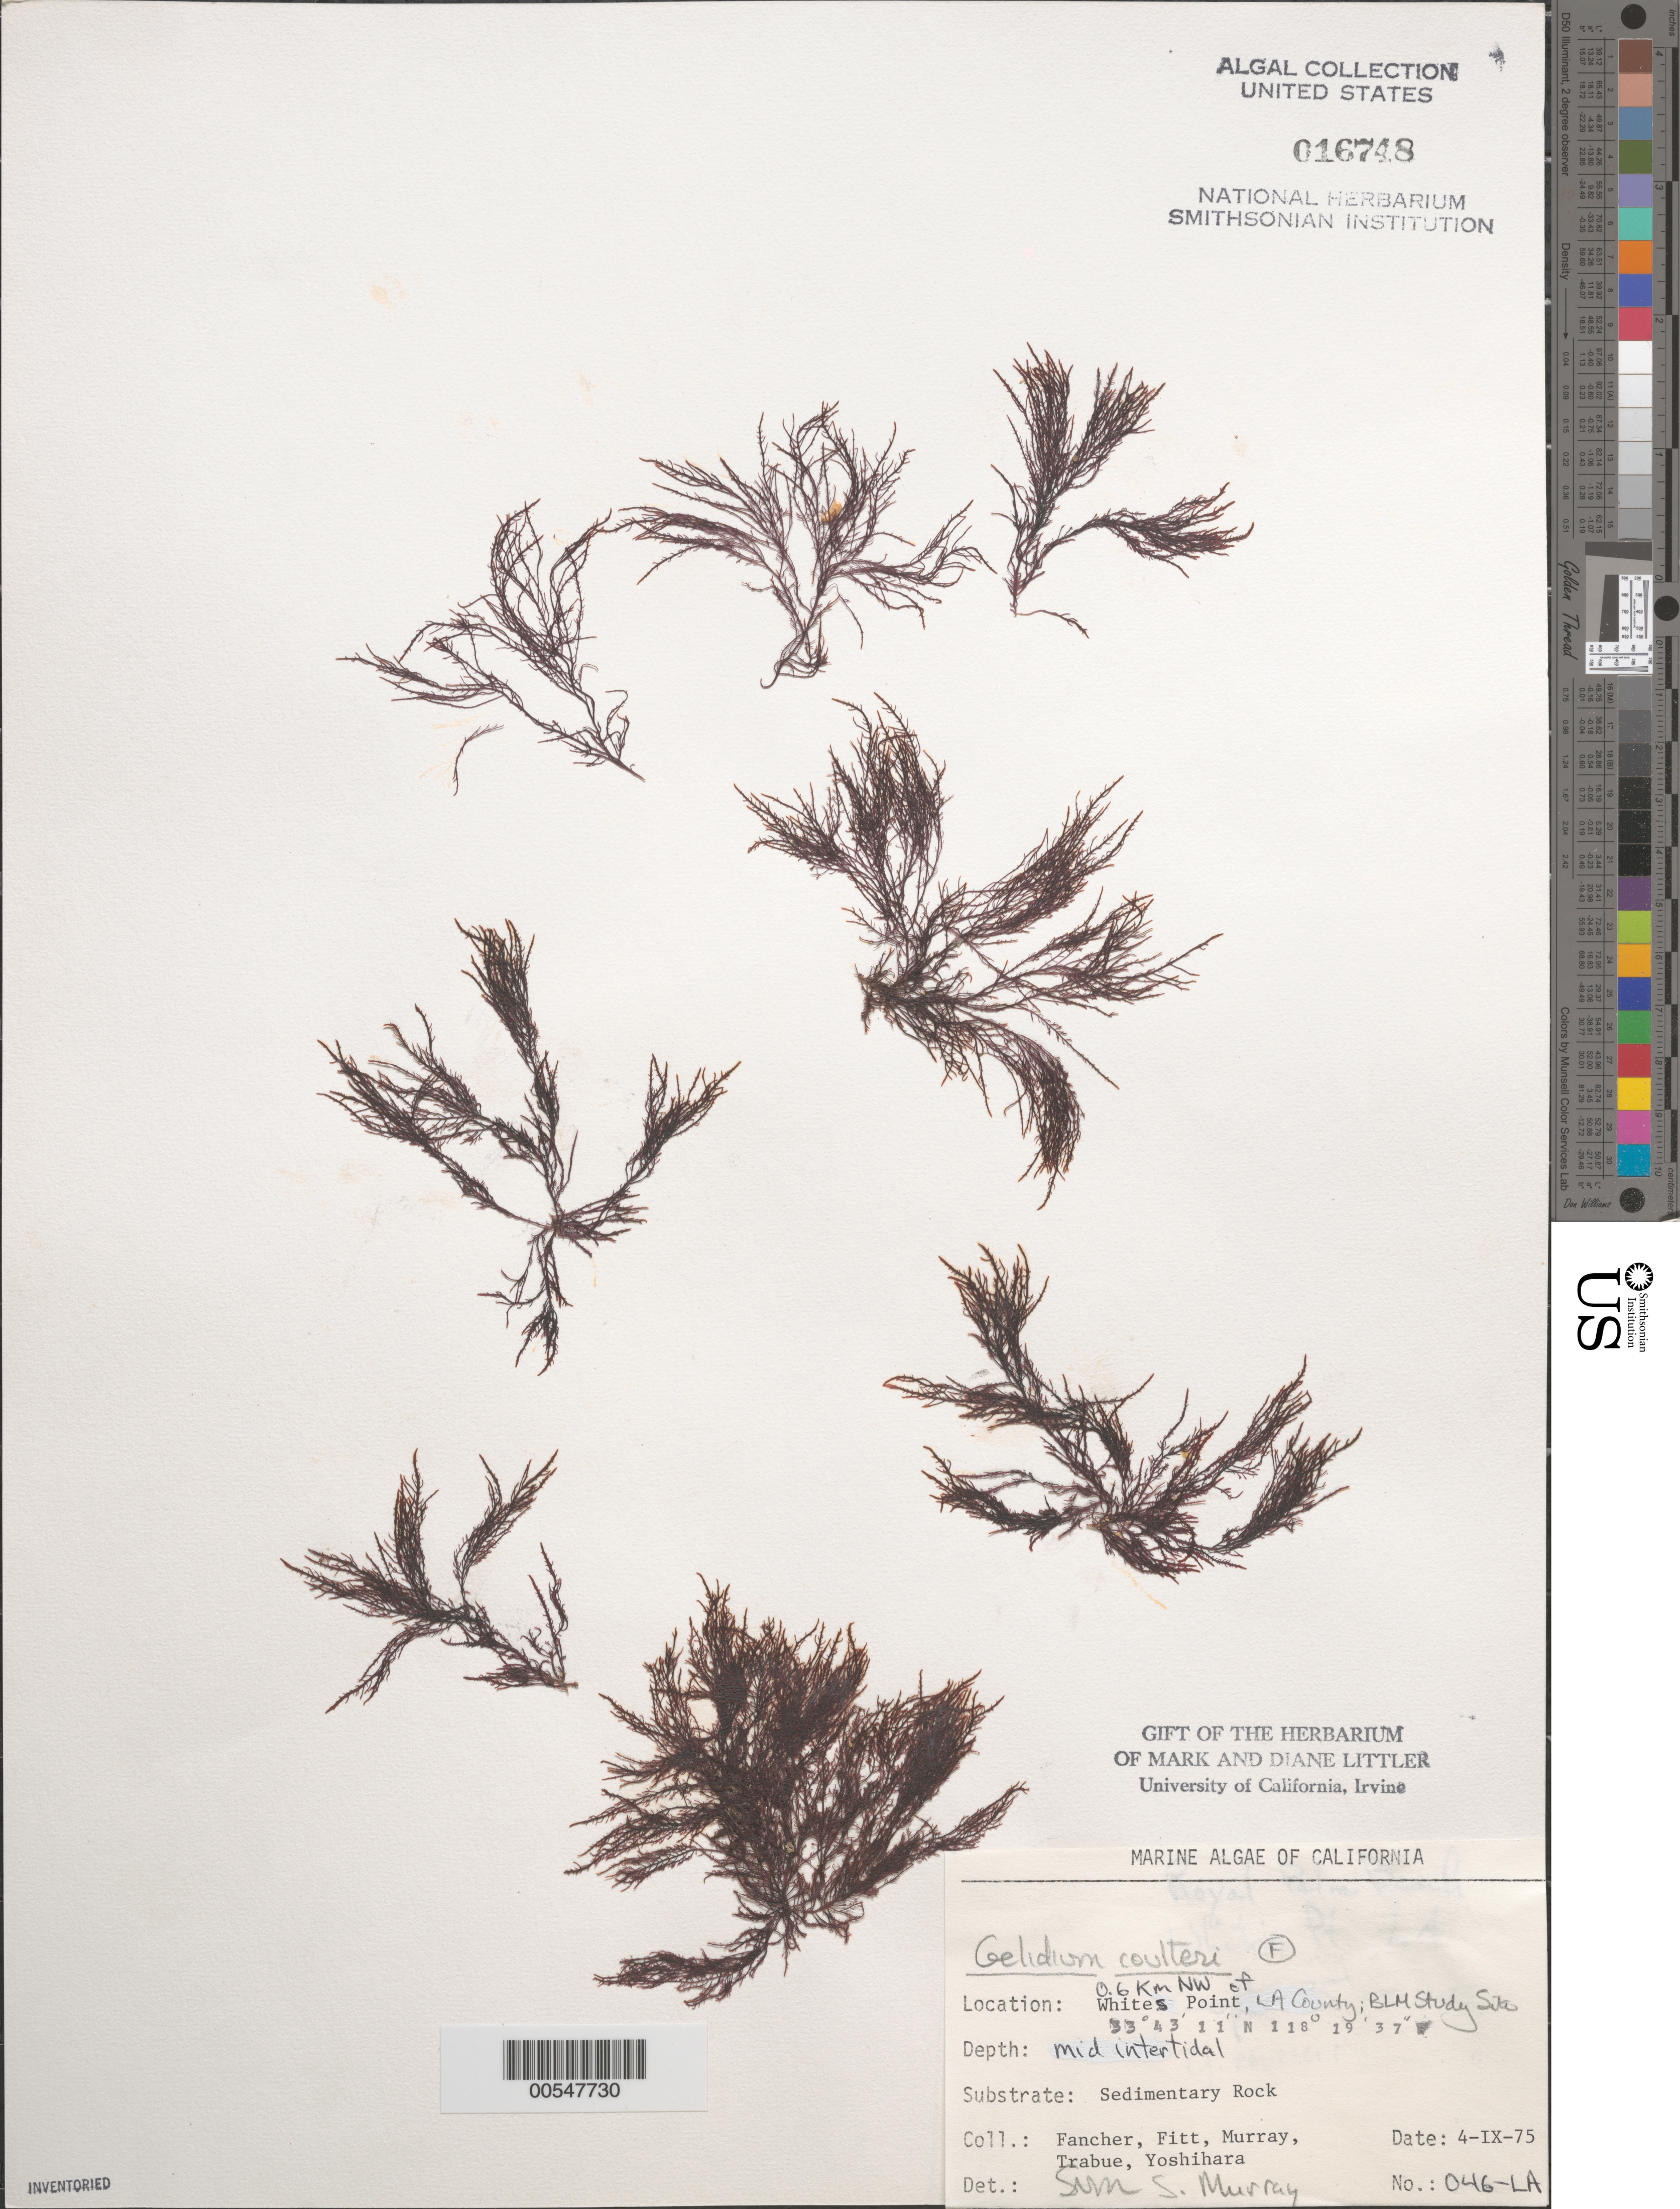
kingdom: Plantae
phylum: Rhodophyta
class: Florideophyceae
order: Gelidiales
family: Gelidiaceae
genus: Gelidium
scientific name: Gelidium coulteri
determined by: Murray, S. N.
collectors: J. Fancher, W. Fitt, S. N. Murray, P. J. Trabue & K. Yoshihara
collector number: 046-la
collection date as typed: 04 Sep 1975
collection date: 1975-09-04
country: United States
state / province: California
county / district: Los Angeles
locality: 0.6 km northwest of Whites Point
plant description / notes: BLM-SOCALBIGHT Rocky Intertidal Survey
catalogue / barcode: US 16748